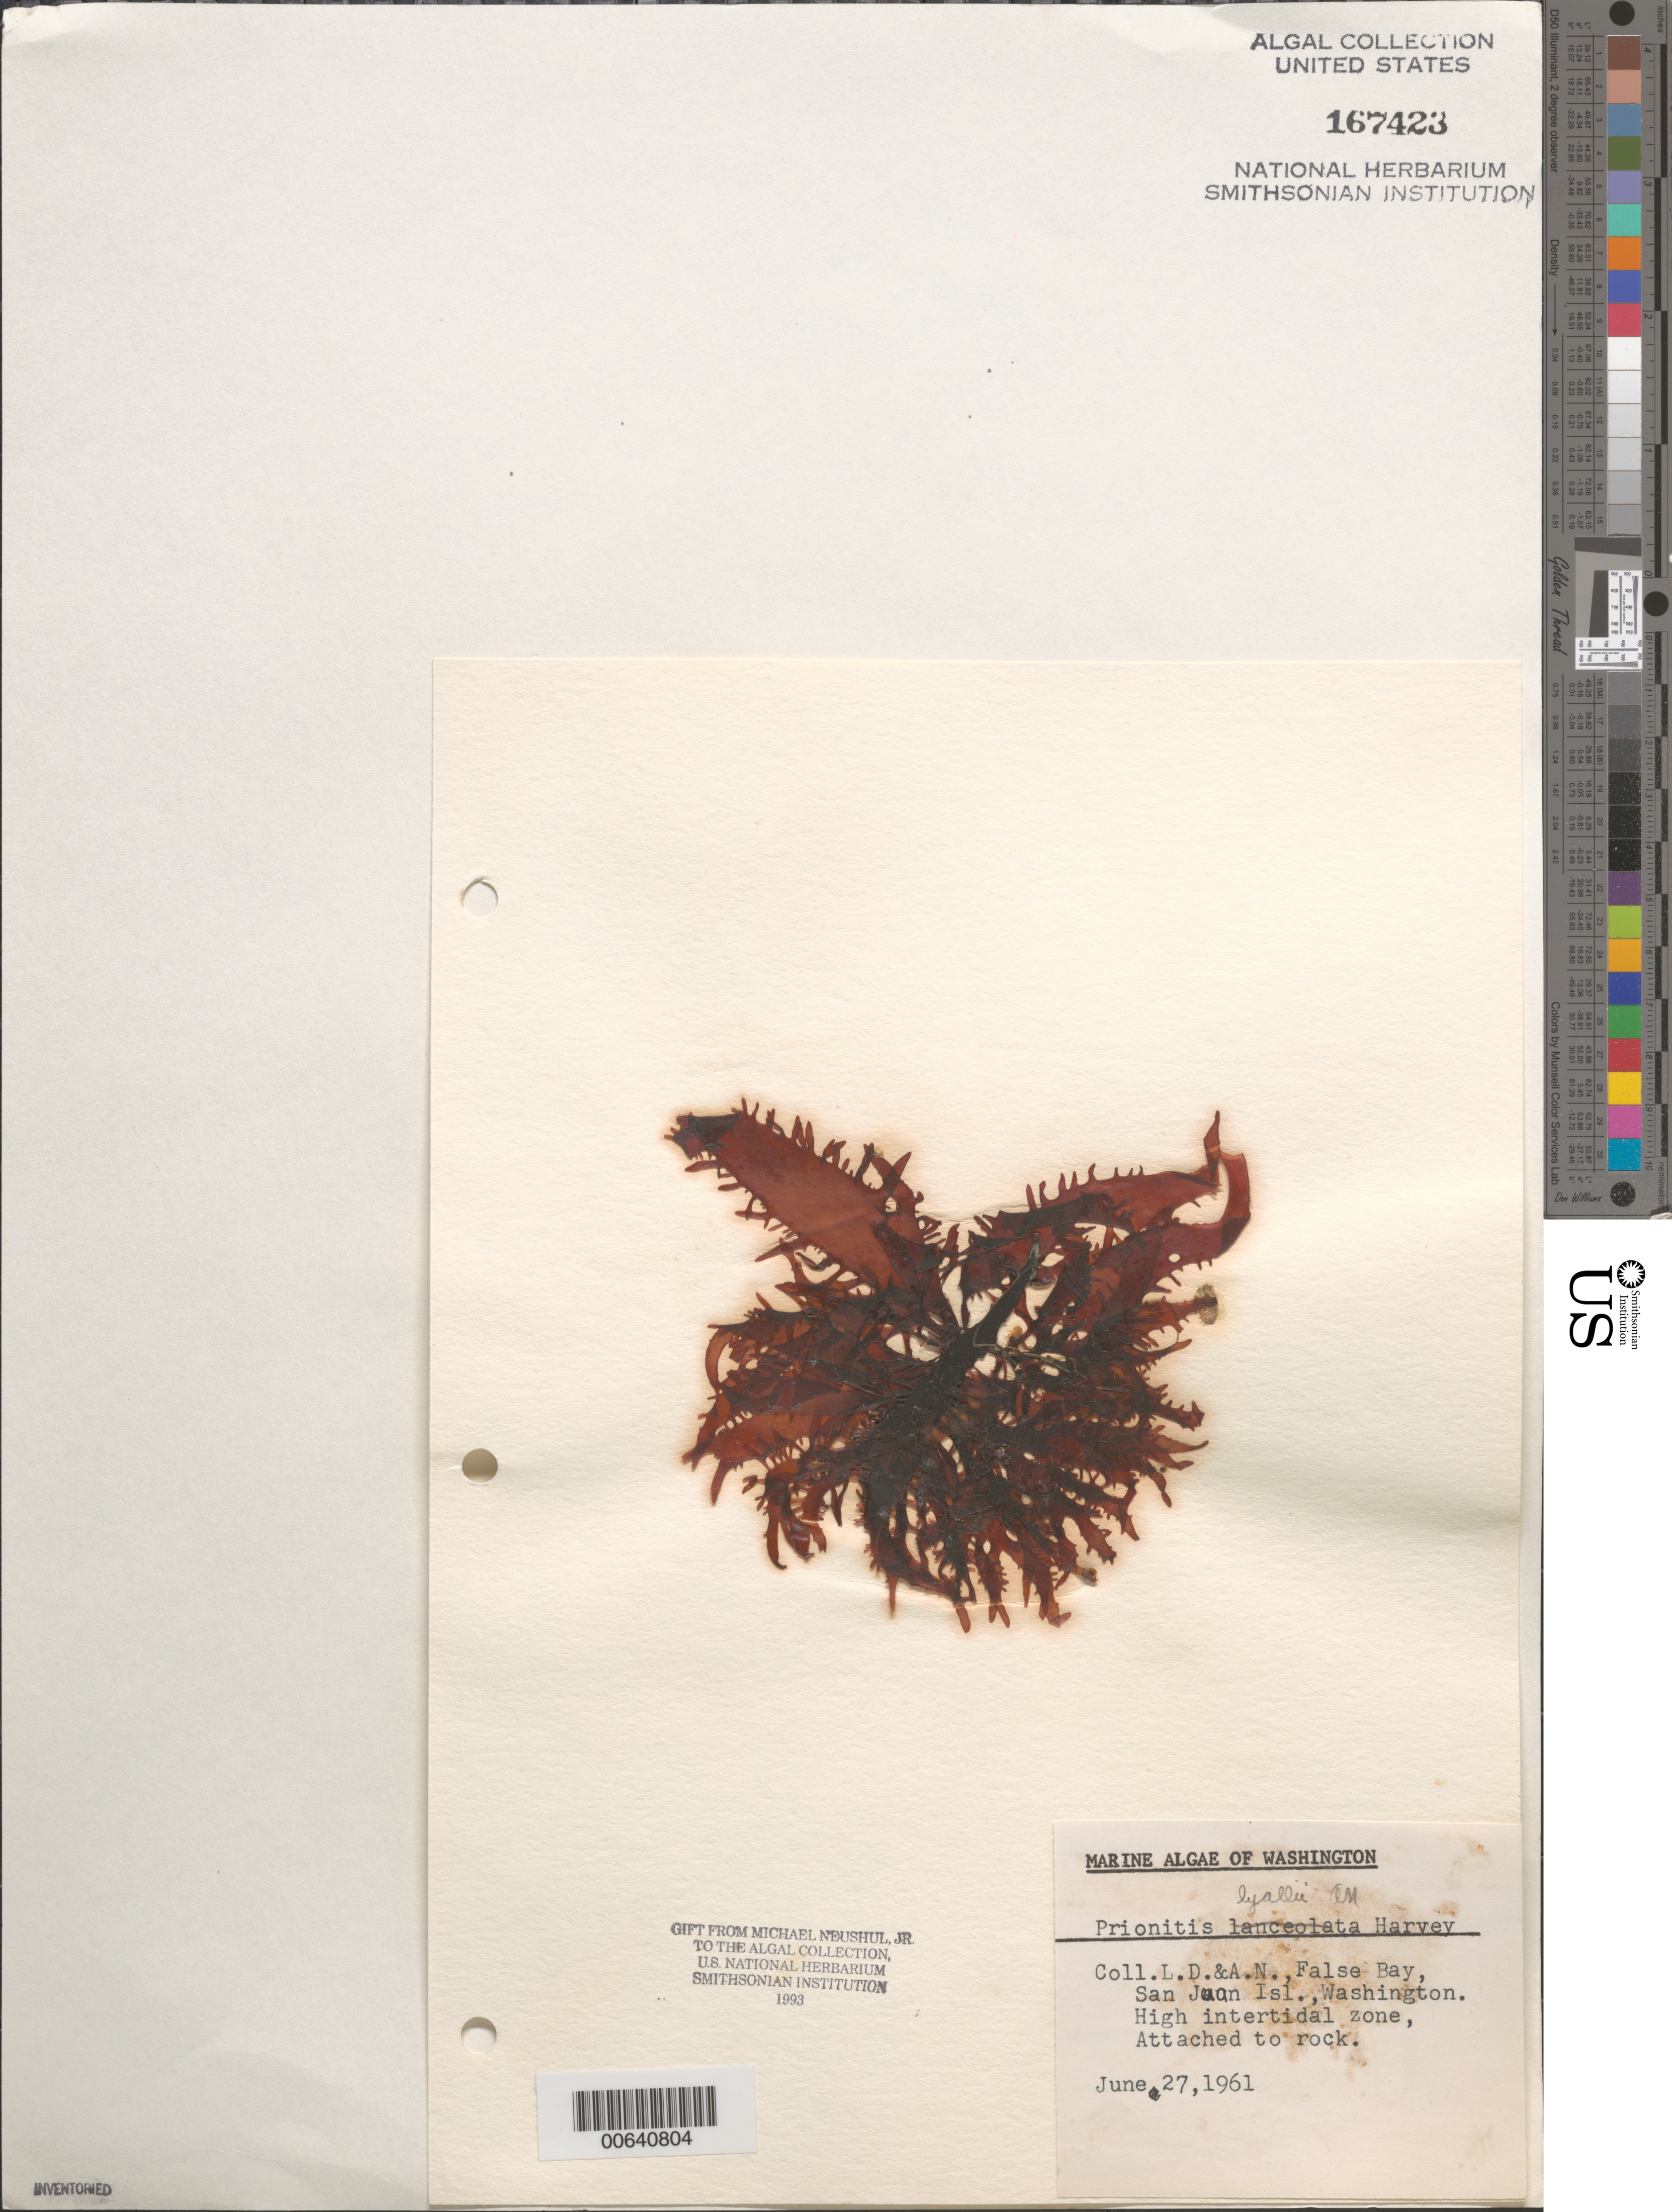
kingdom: Plantae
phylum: Rhodophyta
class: Florideophyceae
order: Cryptonemiales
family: Cryptonemiaceae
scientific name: Prionitis sternbergii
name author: (C. Agardh) J. Agardh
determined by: Algae name updating Project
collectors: L. Druehl & A. N.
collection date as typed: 27 Jun 1961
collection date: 1961-06-27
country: United States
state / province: Washington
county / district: San Juan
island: San Juan Island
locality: False Bay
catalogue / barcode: US 167423